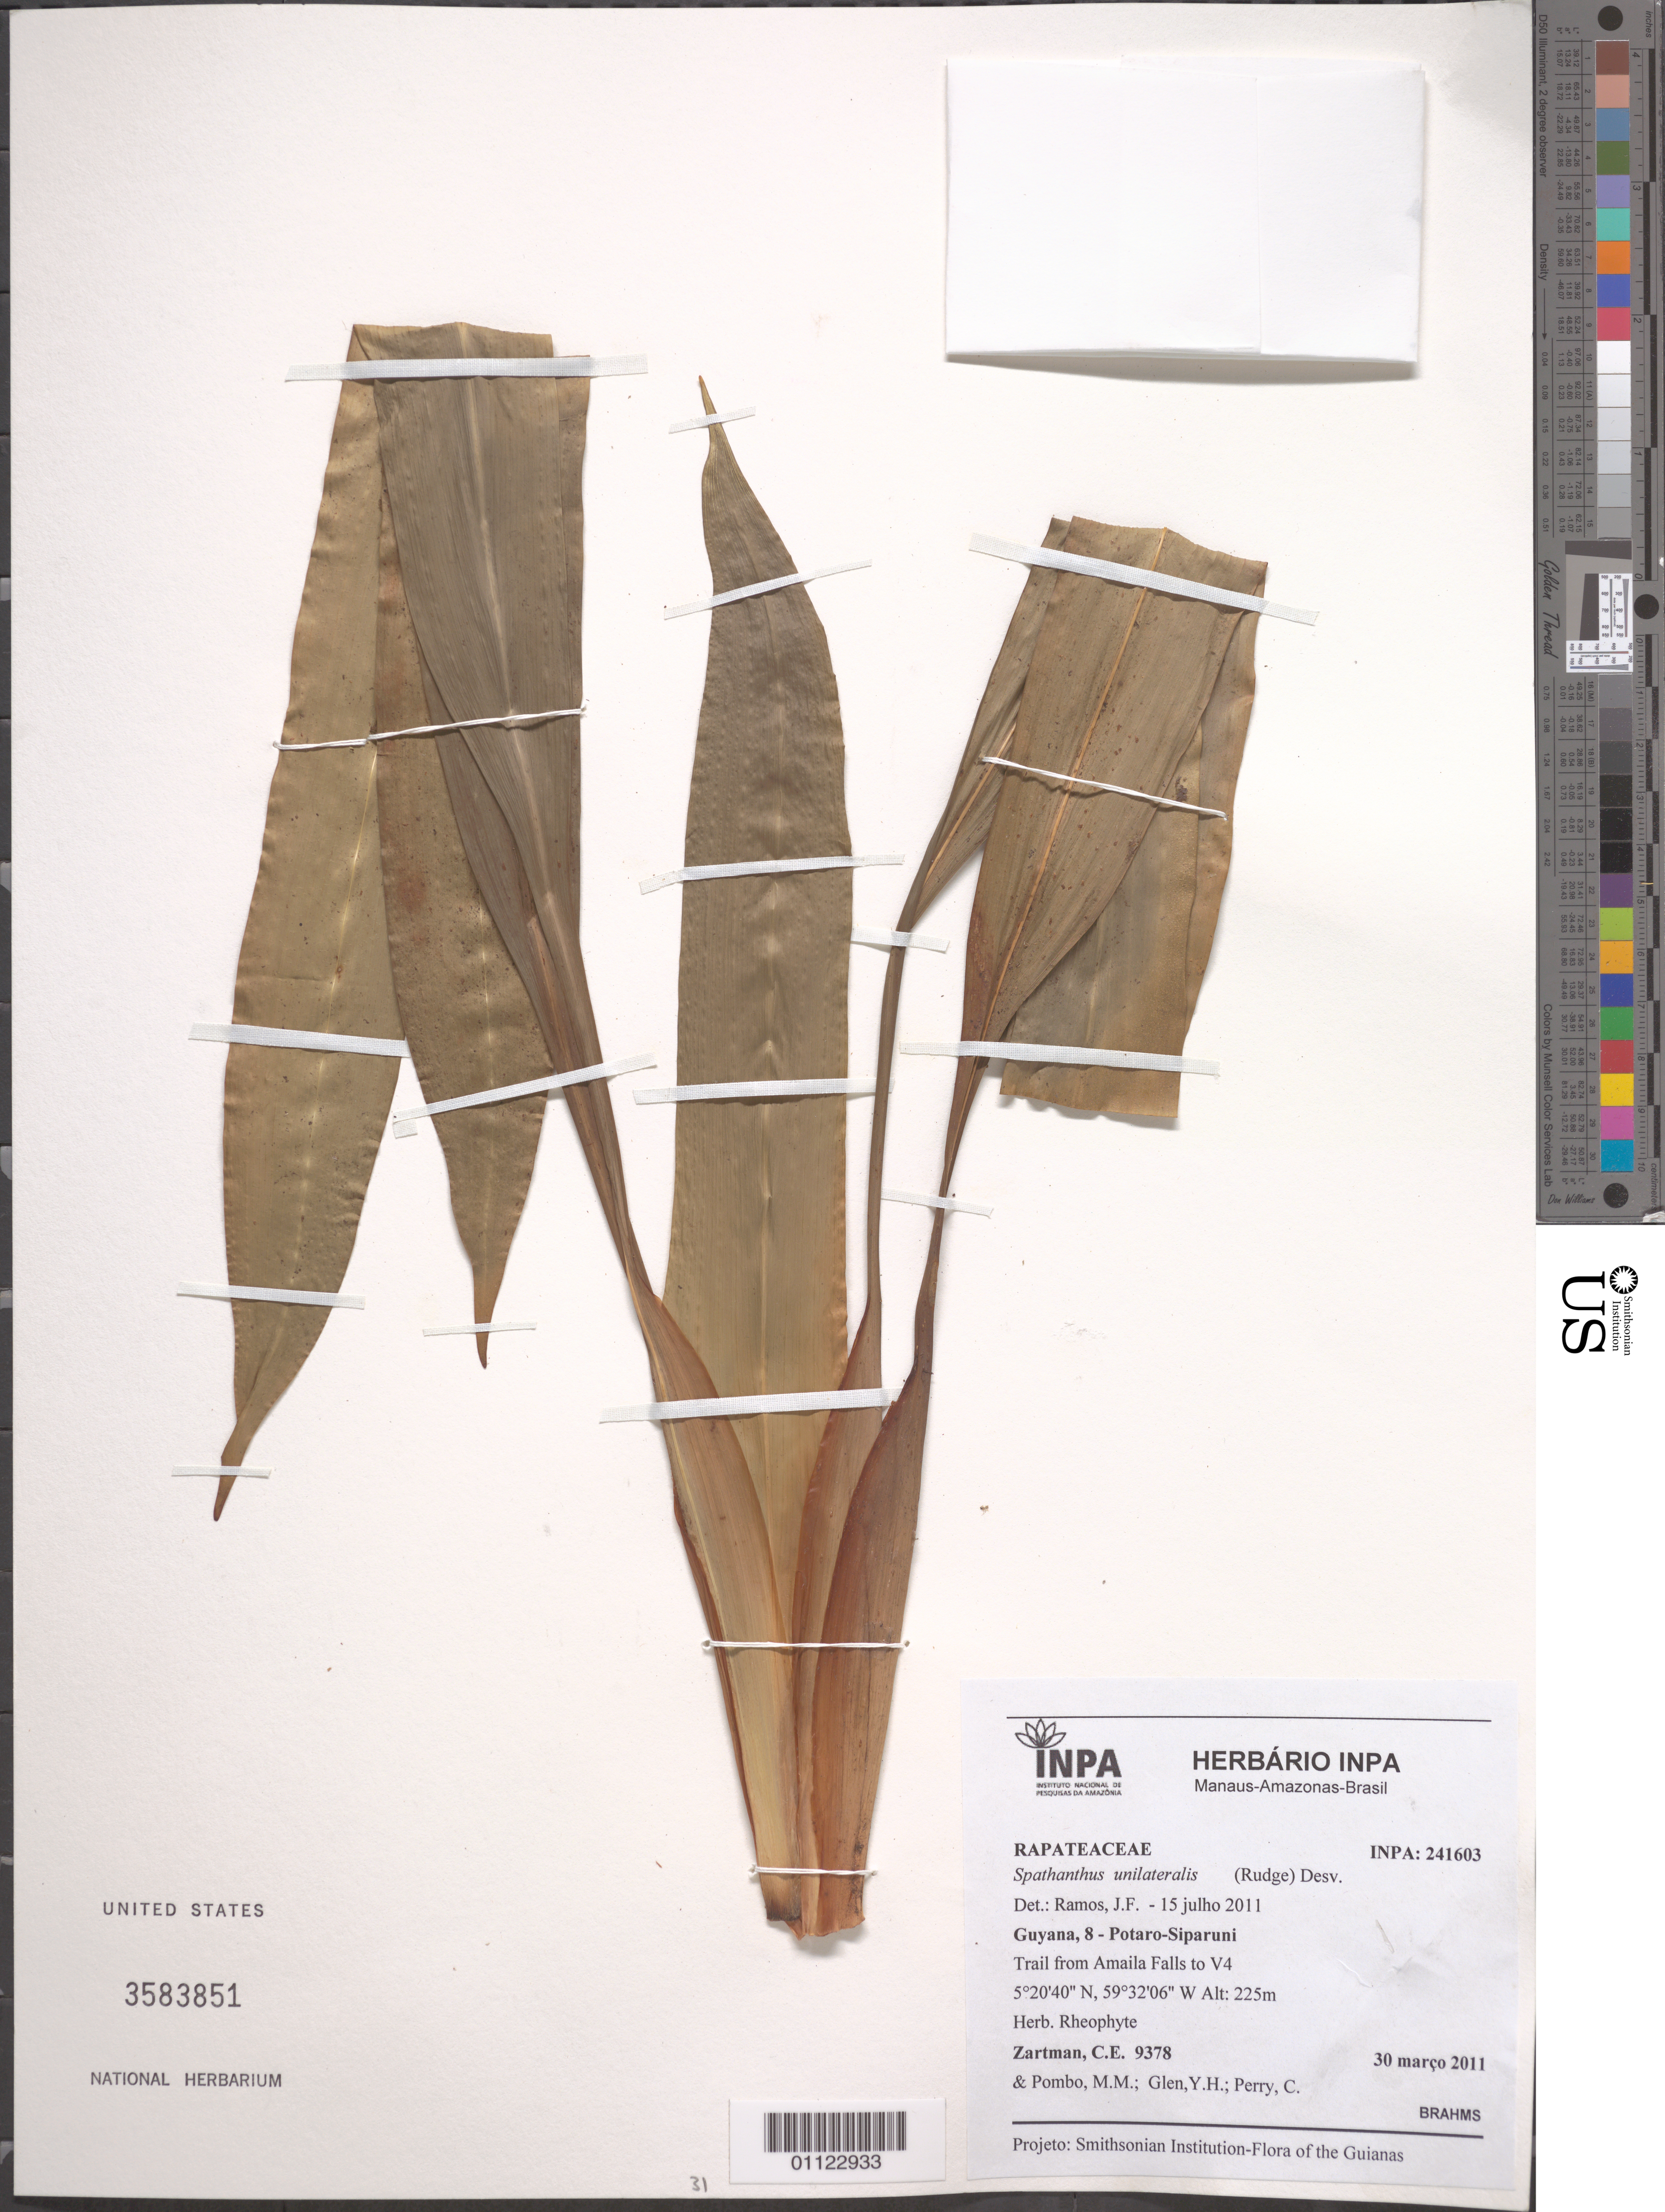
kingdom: Plantae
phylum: Tracheophyta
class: Liliopsida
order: Poales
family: Rapateaceae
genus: Spathanthus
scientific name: Spathanthus unilateralis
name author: (Rudge) Desv.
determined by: Ramos, J. F.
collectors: C. Zartman, M. Pombo, Y. Glen & C. Perry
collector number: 9378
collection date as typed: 30-Mar-11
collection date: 1911-03-30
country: Guyana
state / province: Potaro-Siparuni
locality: Amaila Falls to V4 trail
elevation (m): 225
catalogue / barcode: US 3583851